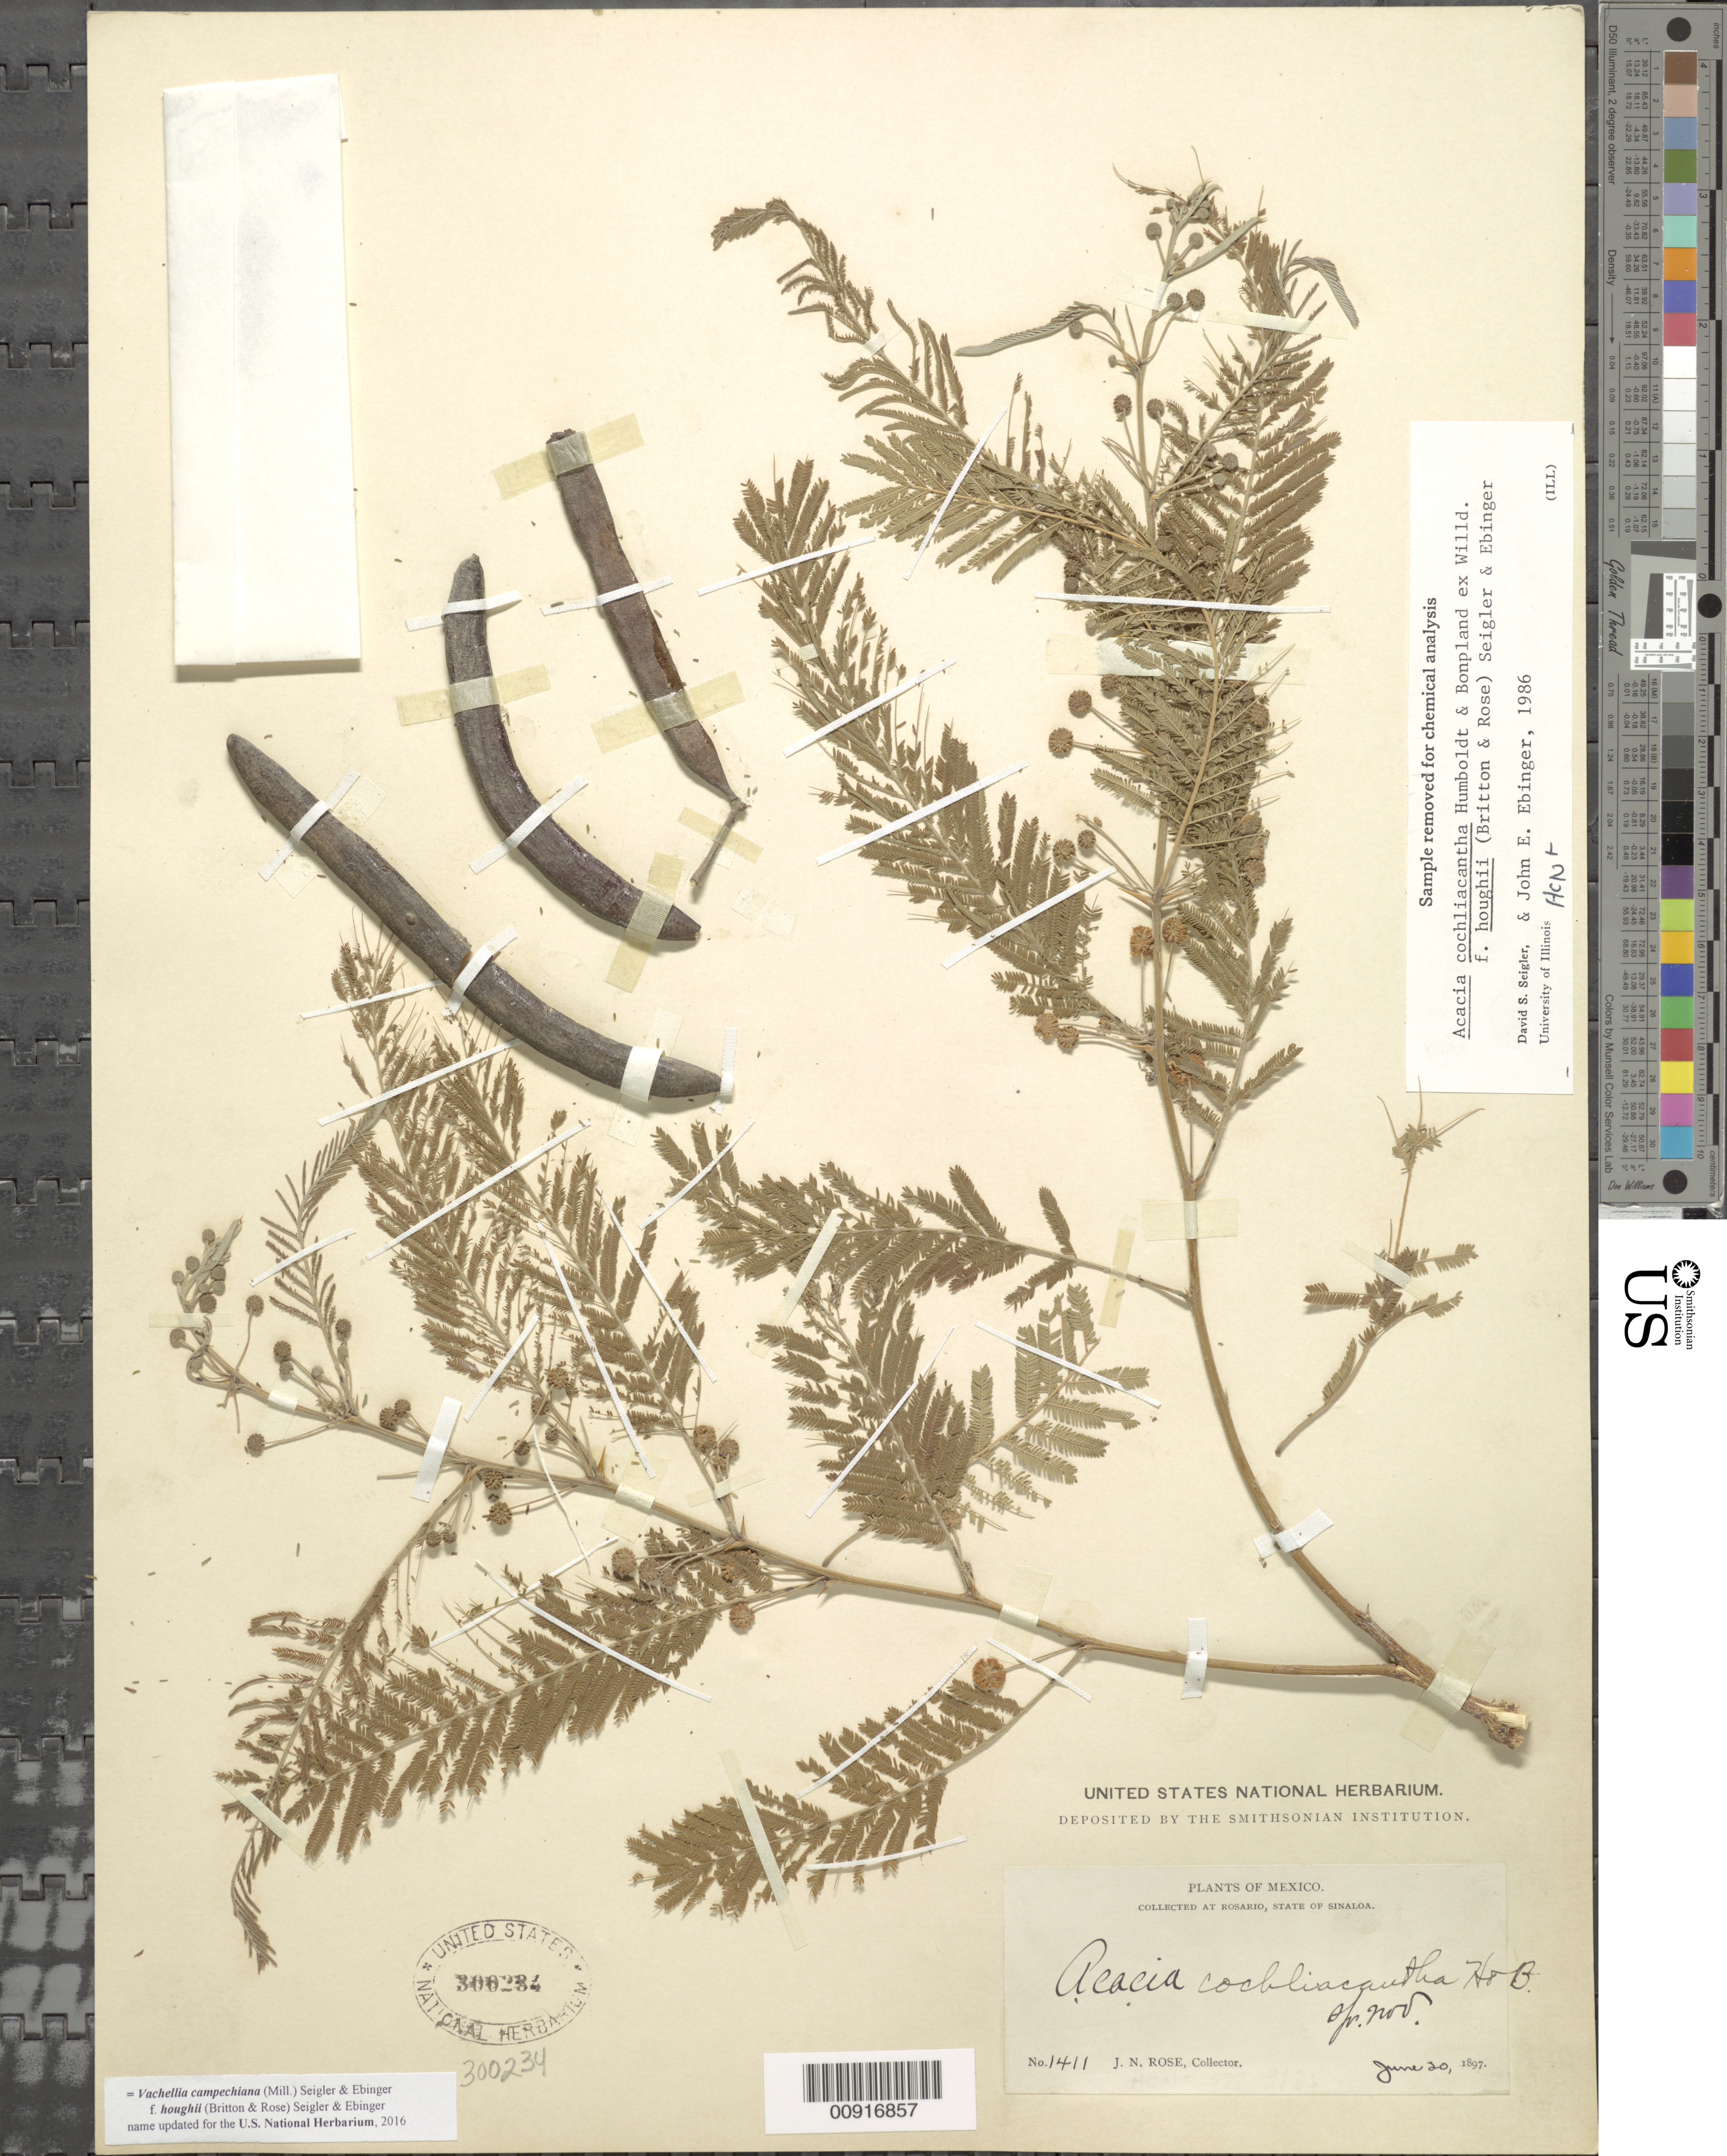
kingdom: Plantae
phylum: Tracheophyta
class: Magnoliopsida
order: Fabales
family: Fabaceae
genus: Vachellia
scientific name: Vachellia chiapensis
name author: (Saff.) Seigler & Ebinger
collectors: J. N. Rose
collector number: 1411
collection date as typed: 20 Jun 1897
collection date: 1897-06-20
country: Mexico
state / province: Sinaloa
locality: Rosario, State of Sinaloa.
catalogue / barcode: US 300234